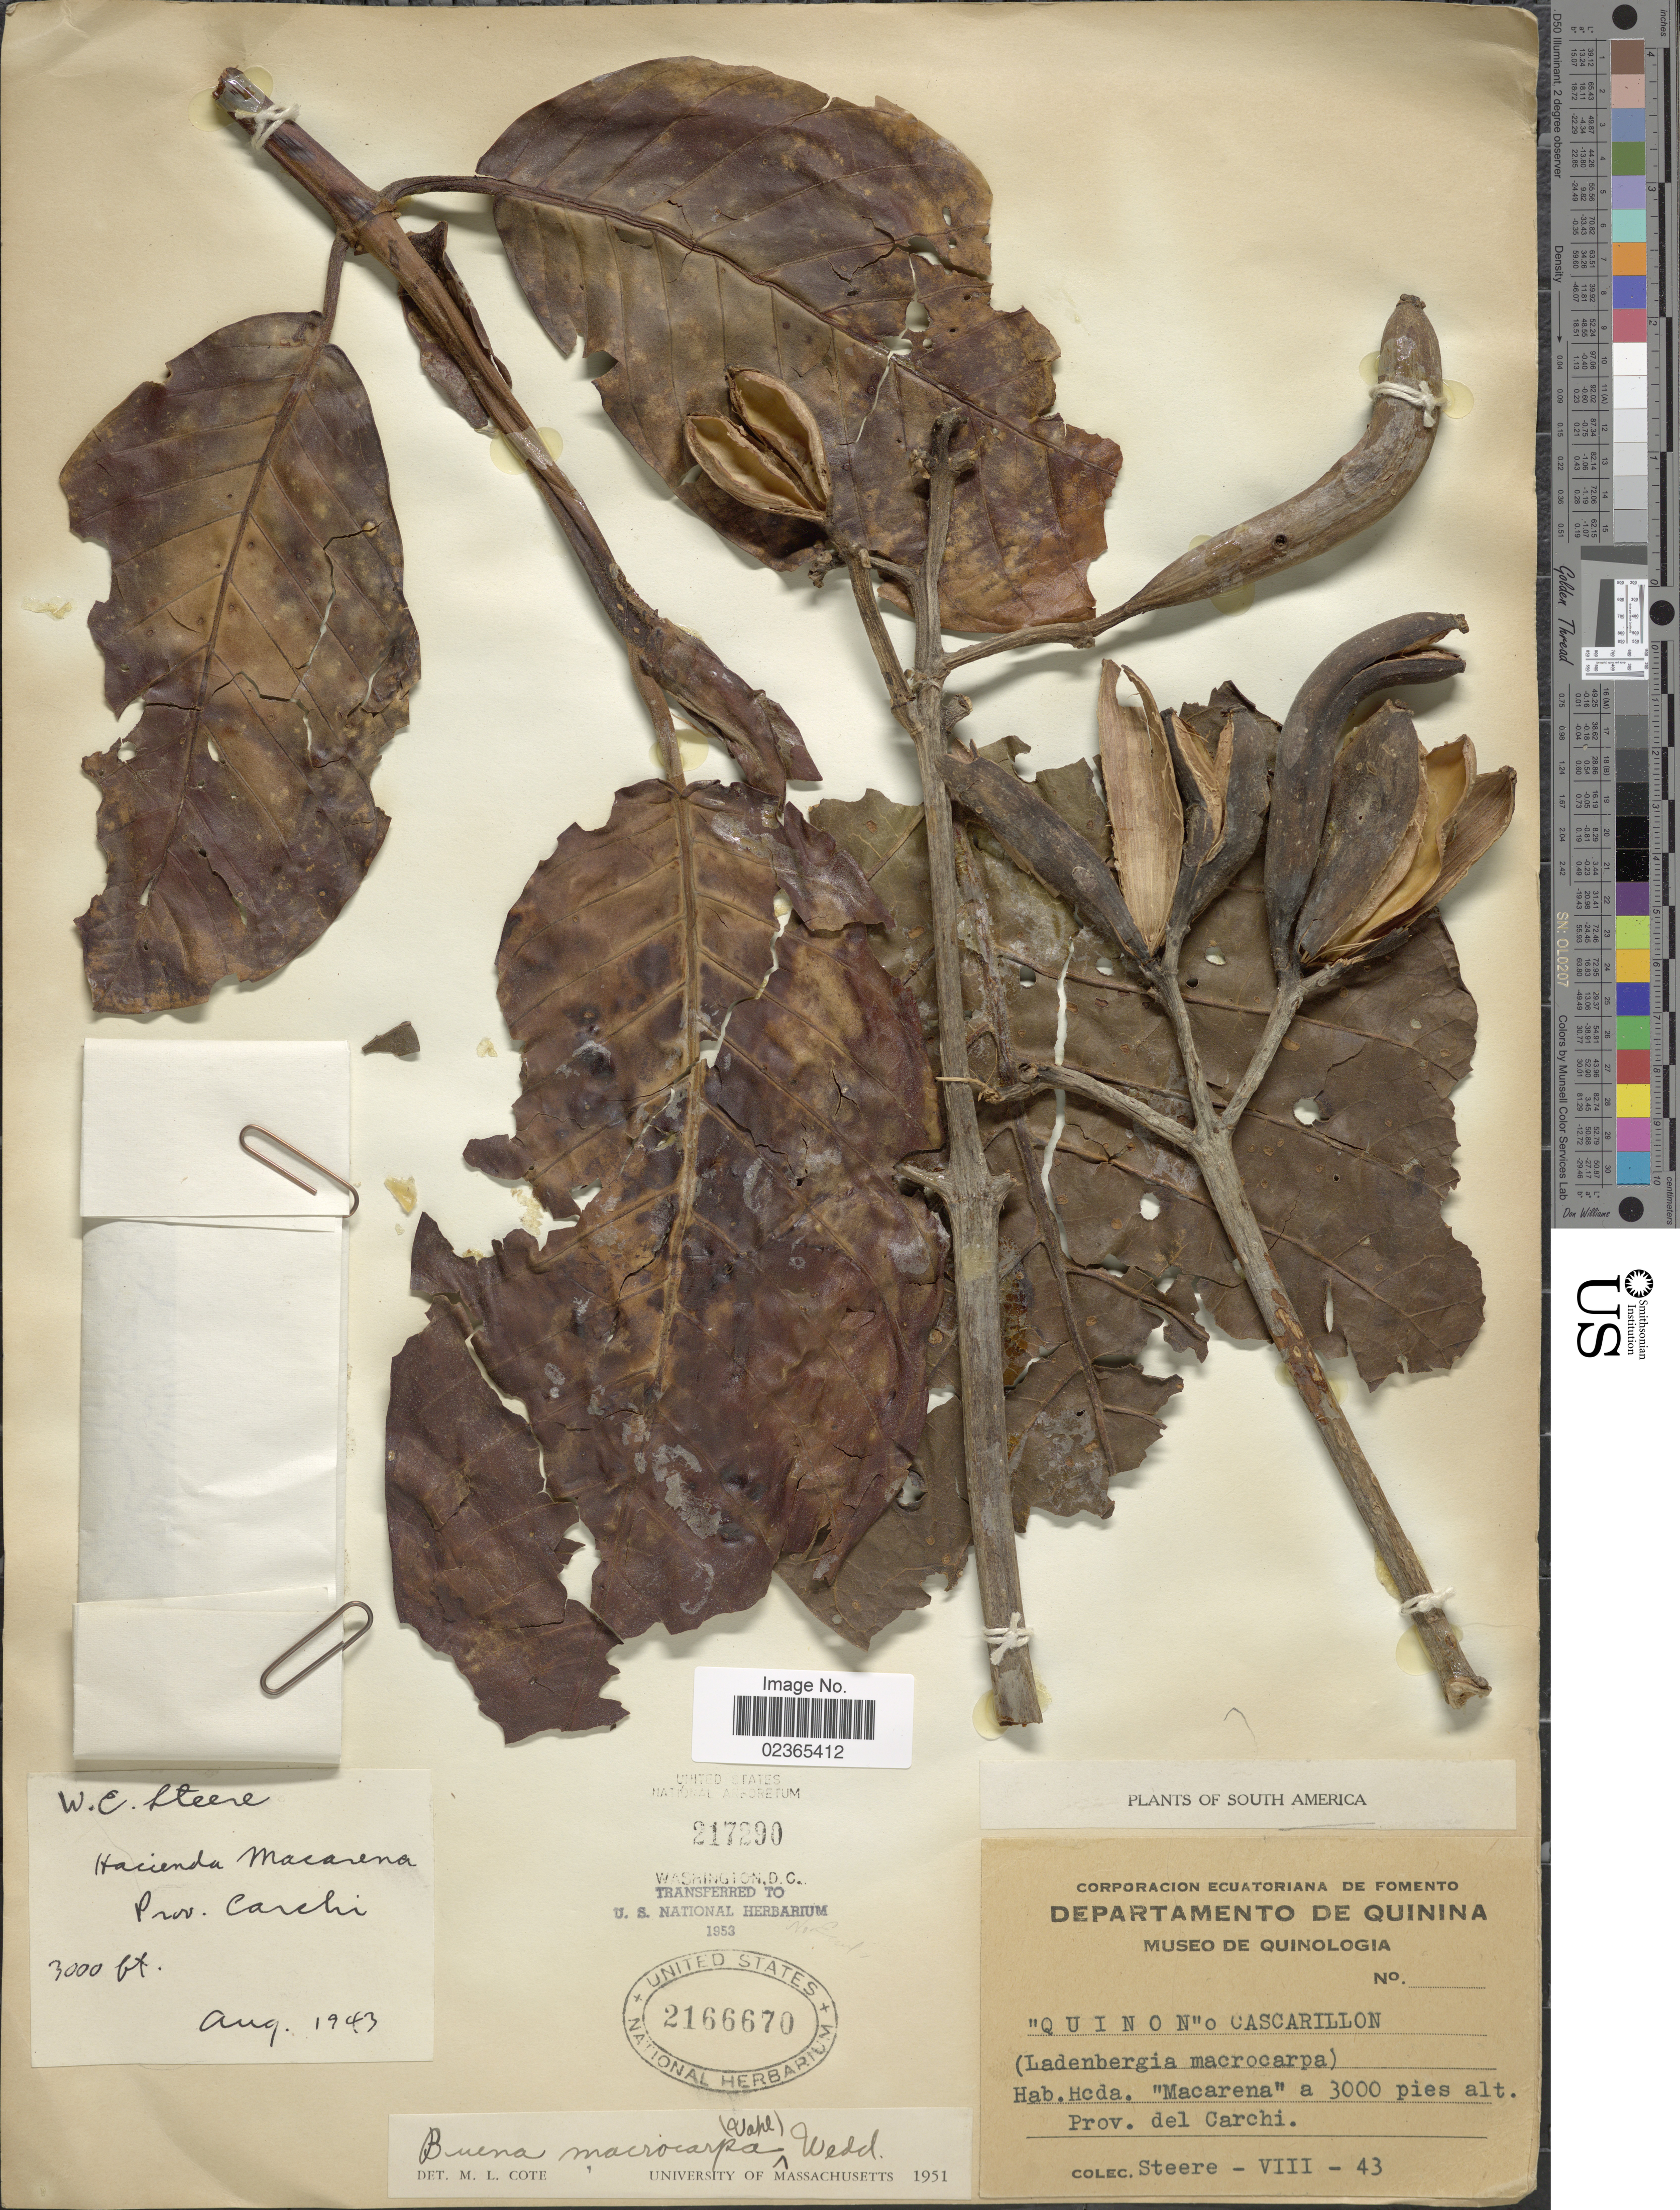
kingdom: Plantae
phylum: Tracheophyta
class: Magnoliopsida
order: Gentianales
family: Rubiaceae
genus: Ladenbergia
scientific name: Ladenbergia macrocarpa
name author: (Vahl) Klotzsch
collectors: -- Steere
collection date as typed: Transcribed d/m/y: /8/43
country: Ecuador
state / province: Carchi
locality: Departamento de Quinina, Hcda. "Macarena"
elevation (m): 914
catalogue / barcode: US 2166670